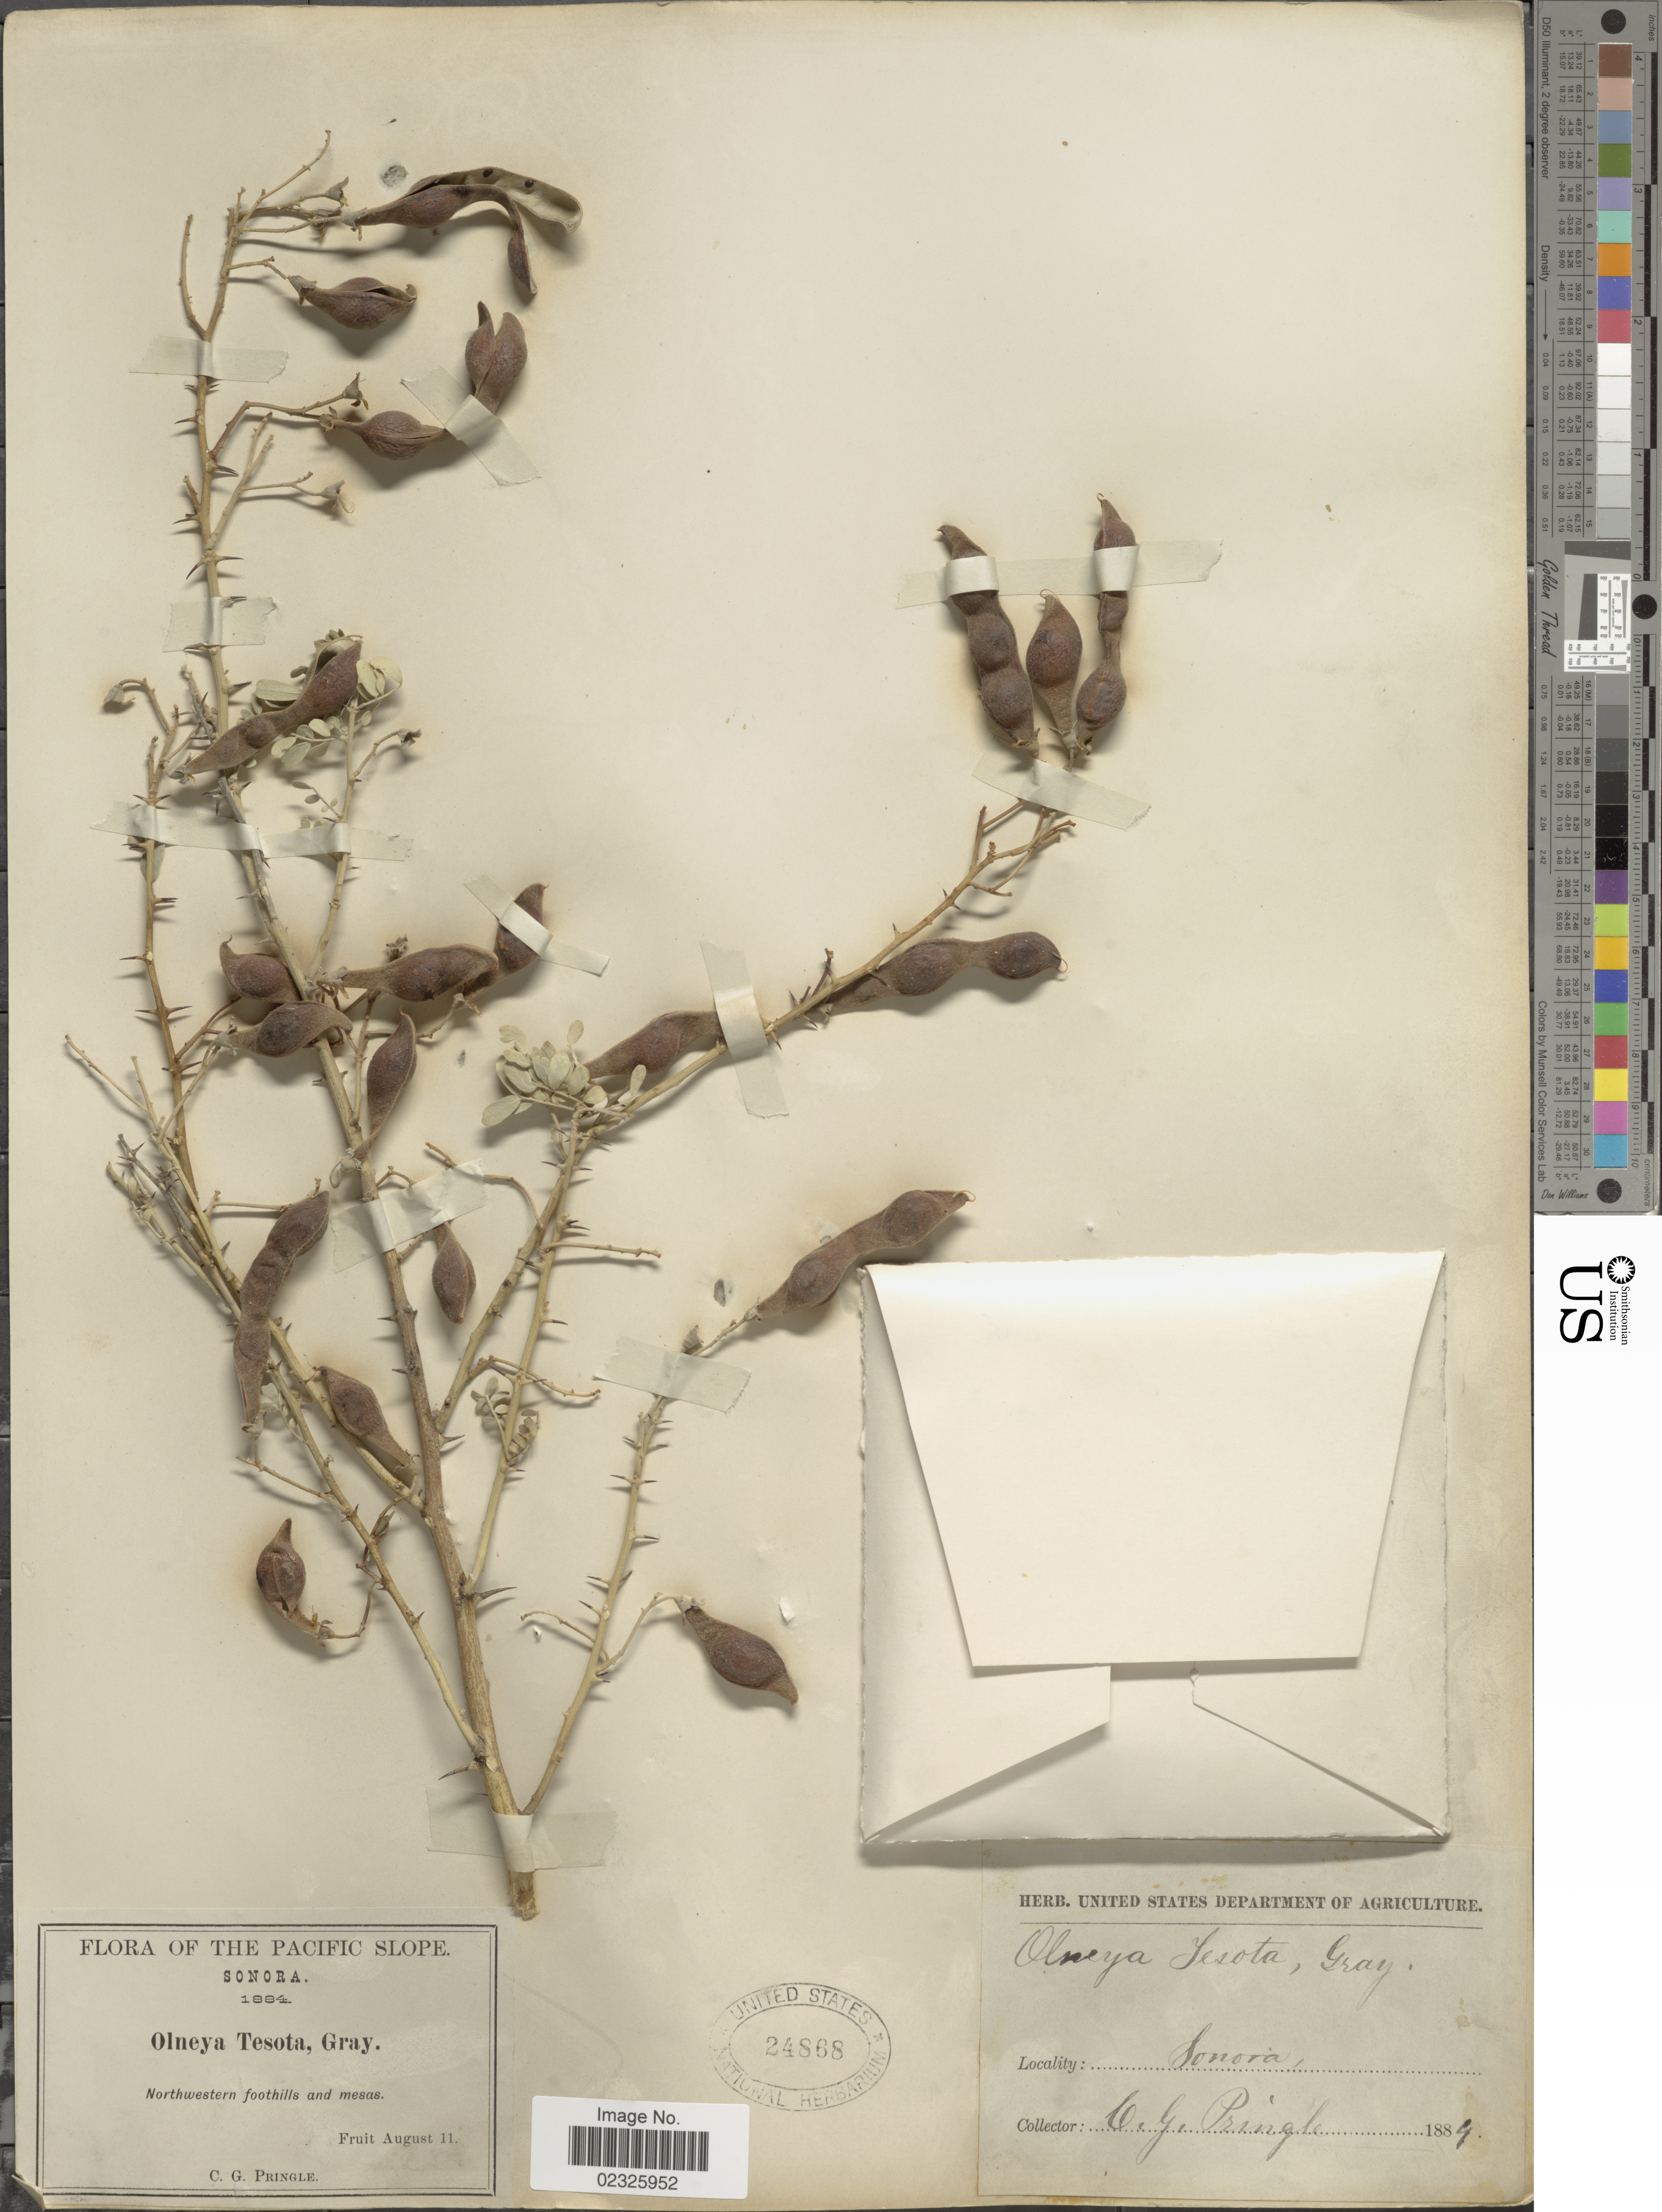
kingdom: Plantae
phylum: Tracheophyta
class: Magnoliopsida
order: Fabales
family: Fabaceae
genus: Olneya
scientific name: Olneya tesota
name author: A. Gray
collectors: C. G. Pringle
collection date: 1884-08-11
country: Mexico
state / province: Sonora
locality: The Pacific Slope, northwestern foothills and mesas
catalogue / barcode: US 24868